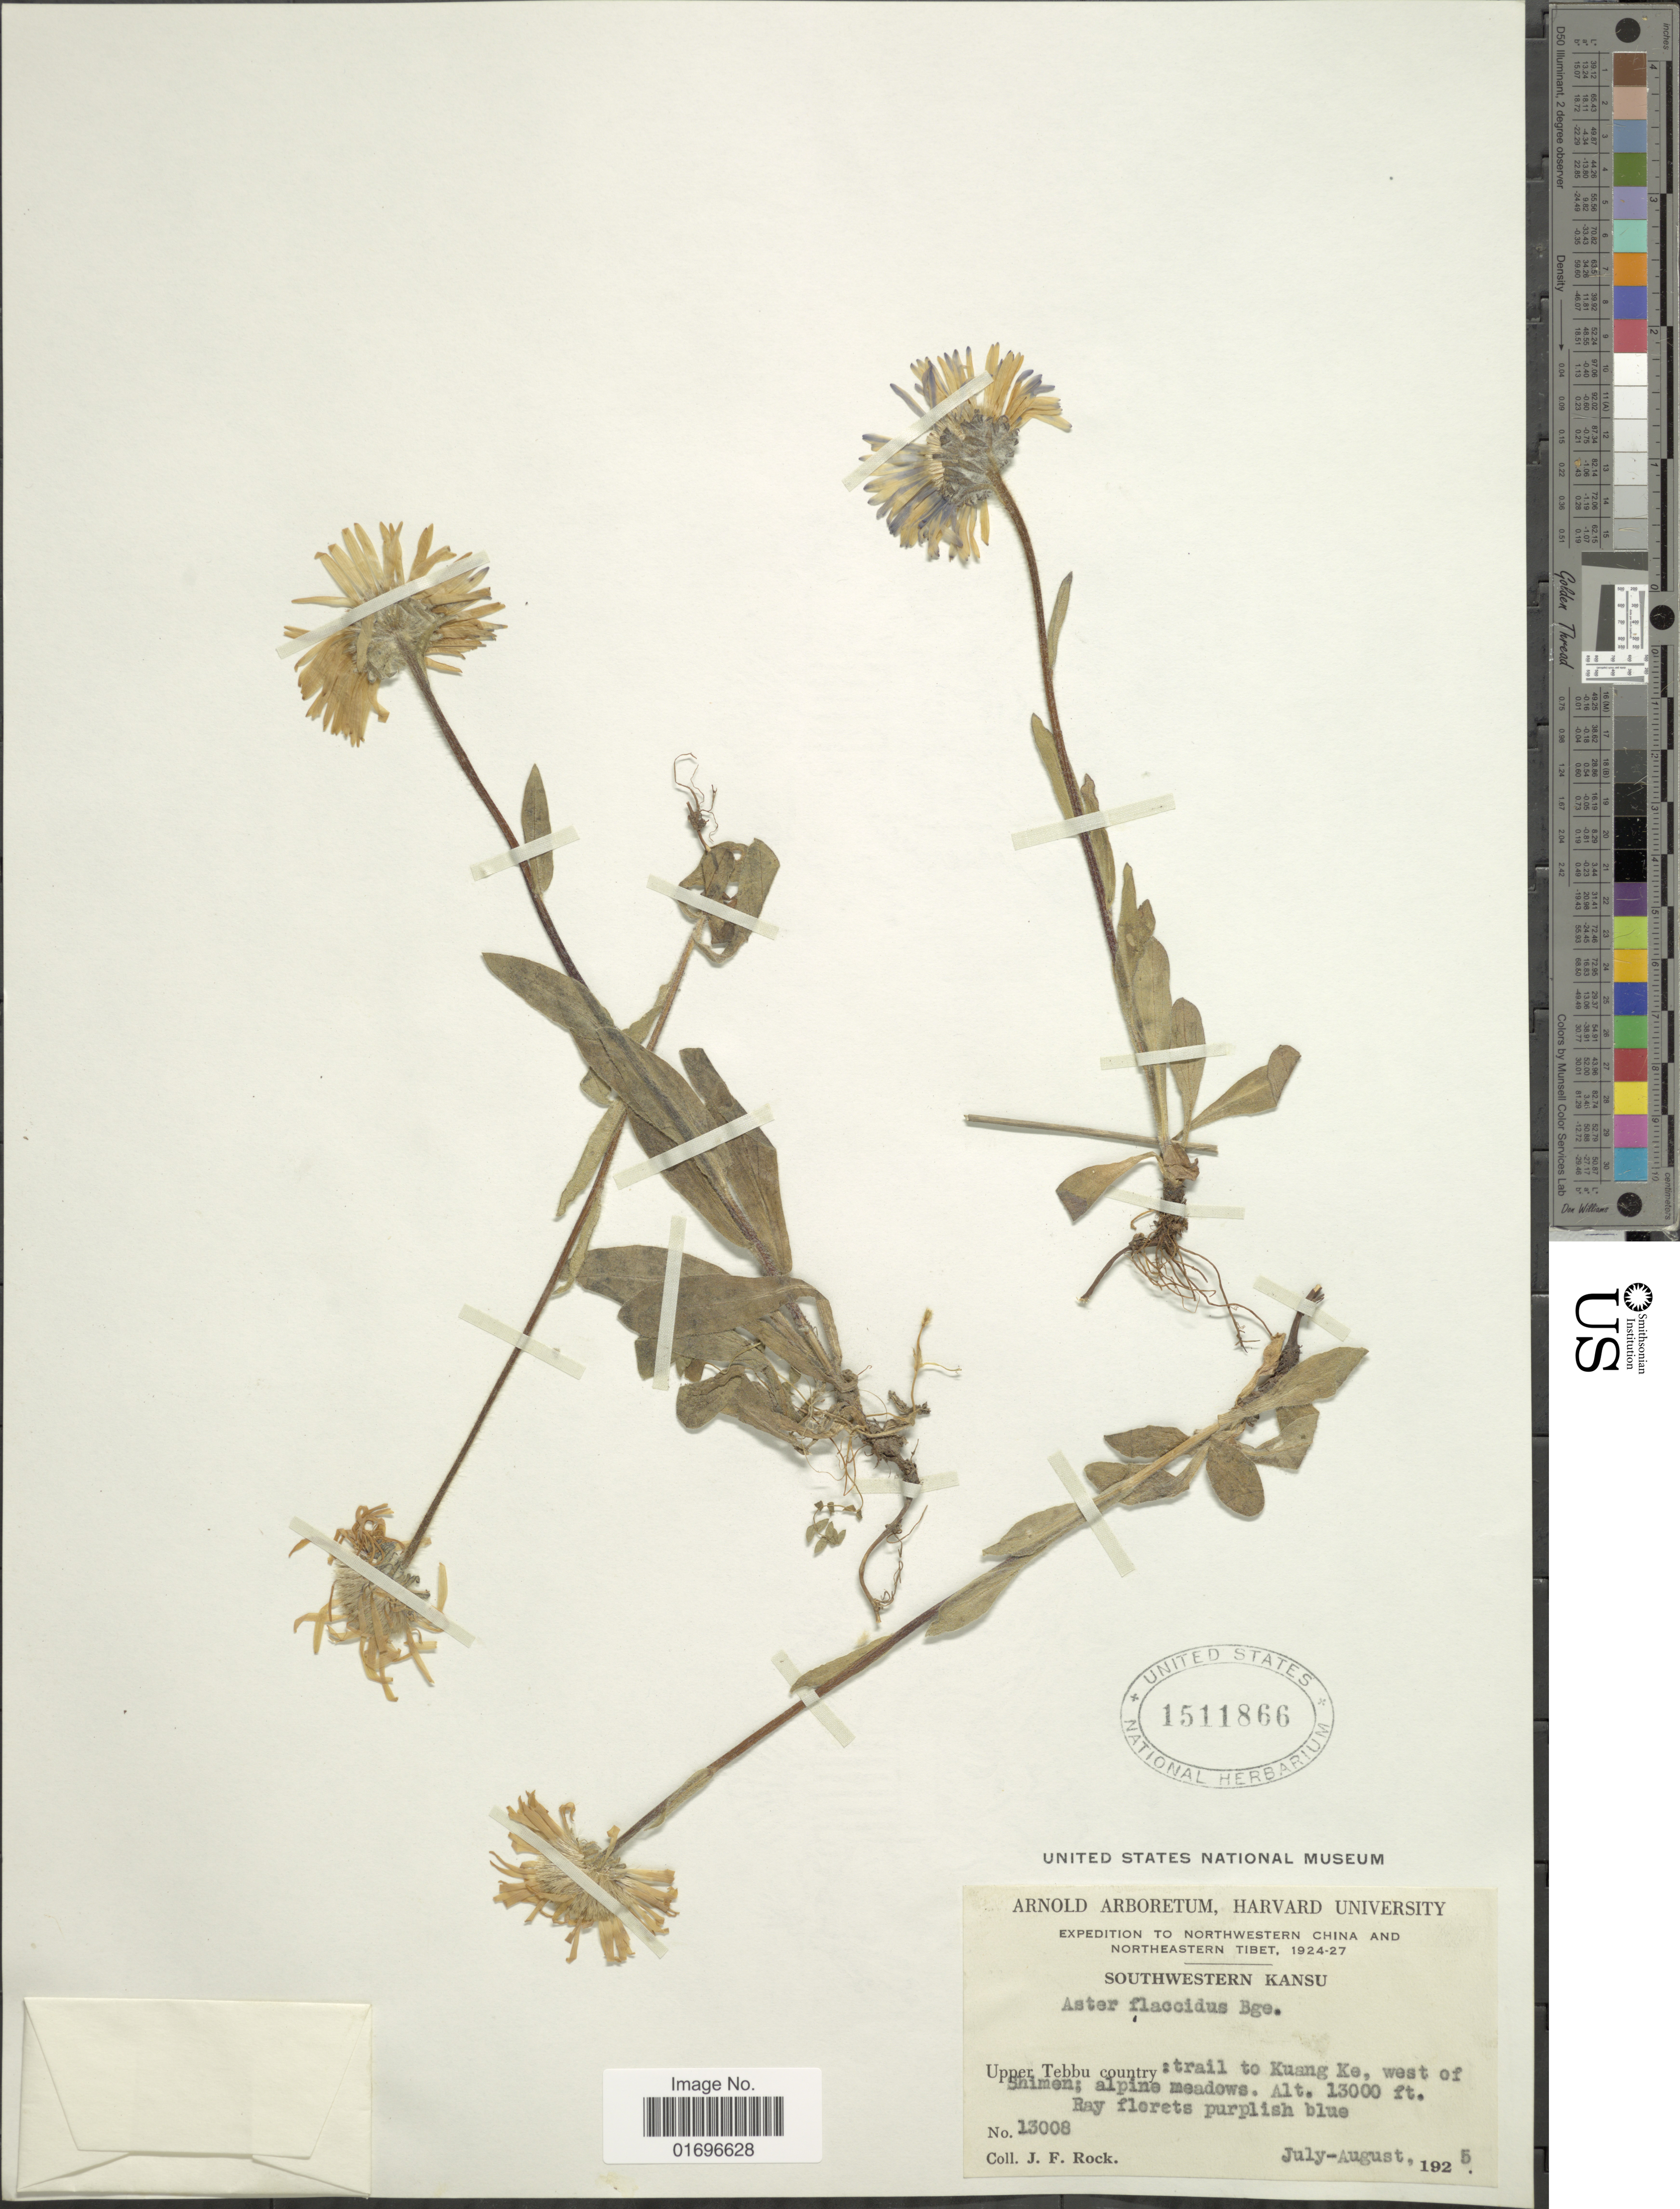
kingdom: Plantae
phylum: Tracheophyta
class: Magnoliopsida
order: Asterales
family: Asteraceae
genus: Aster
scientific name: Aster flaccidus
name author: Bunge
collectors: J. Rock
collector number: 13008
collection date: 1925-07/1925-08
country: China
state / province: Gansu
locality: Northwestern China and Northeastern Tibet. Southwestern Kansu. Upper Tebbu country: trail to Kuang Ke, west of Shimen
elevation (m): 3962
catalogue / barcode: US 1511866